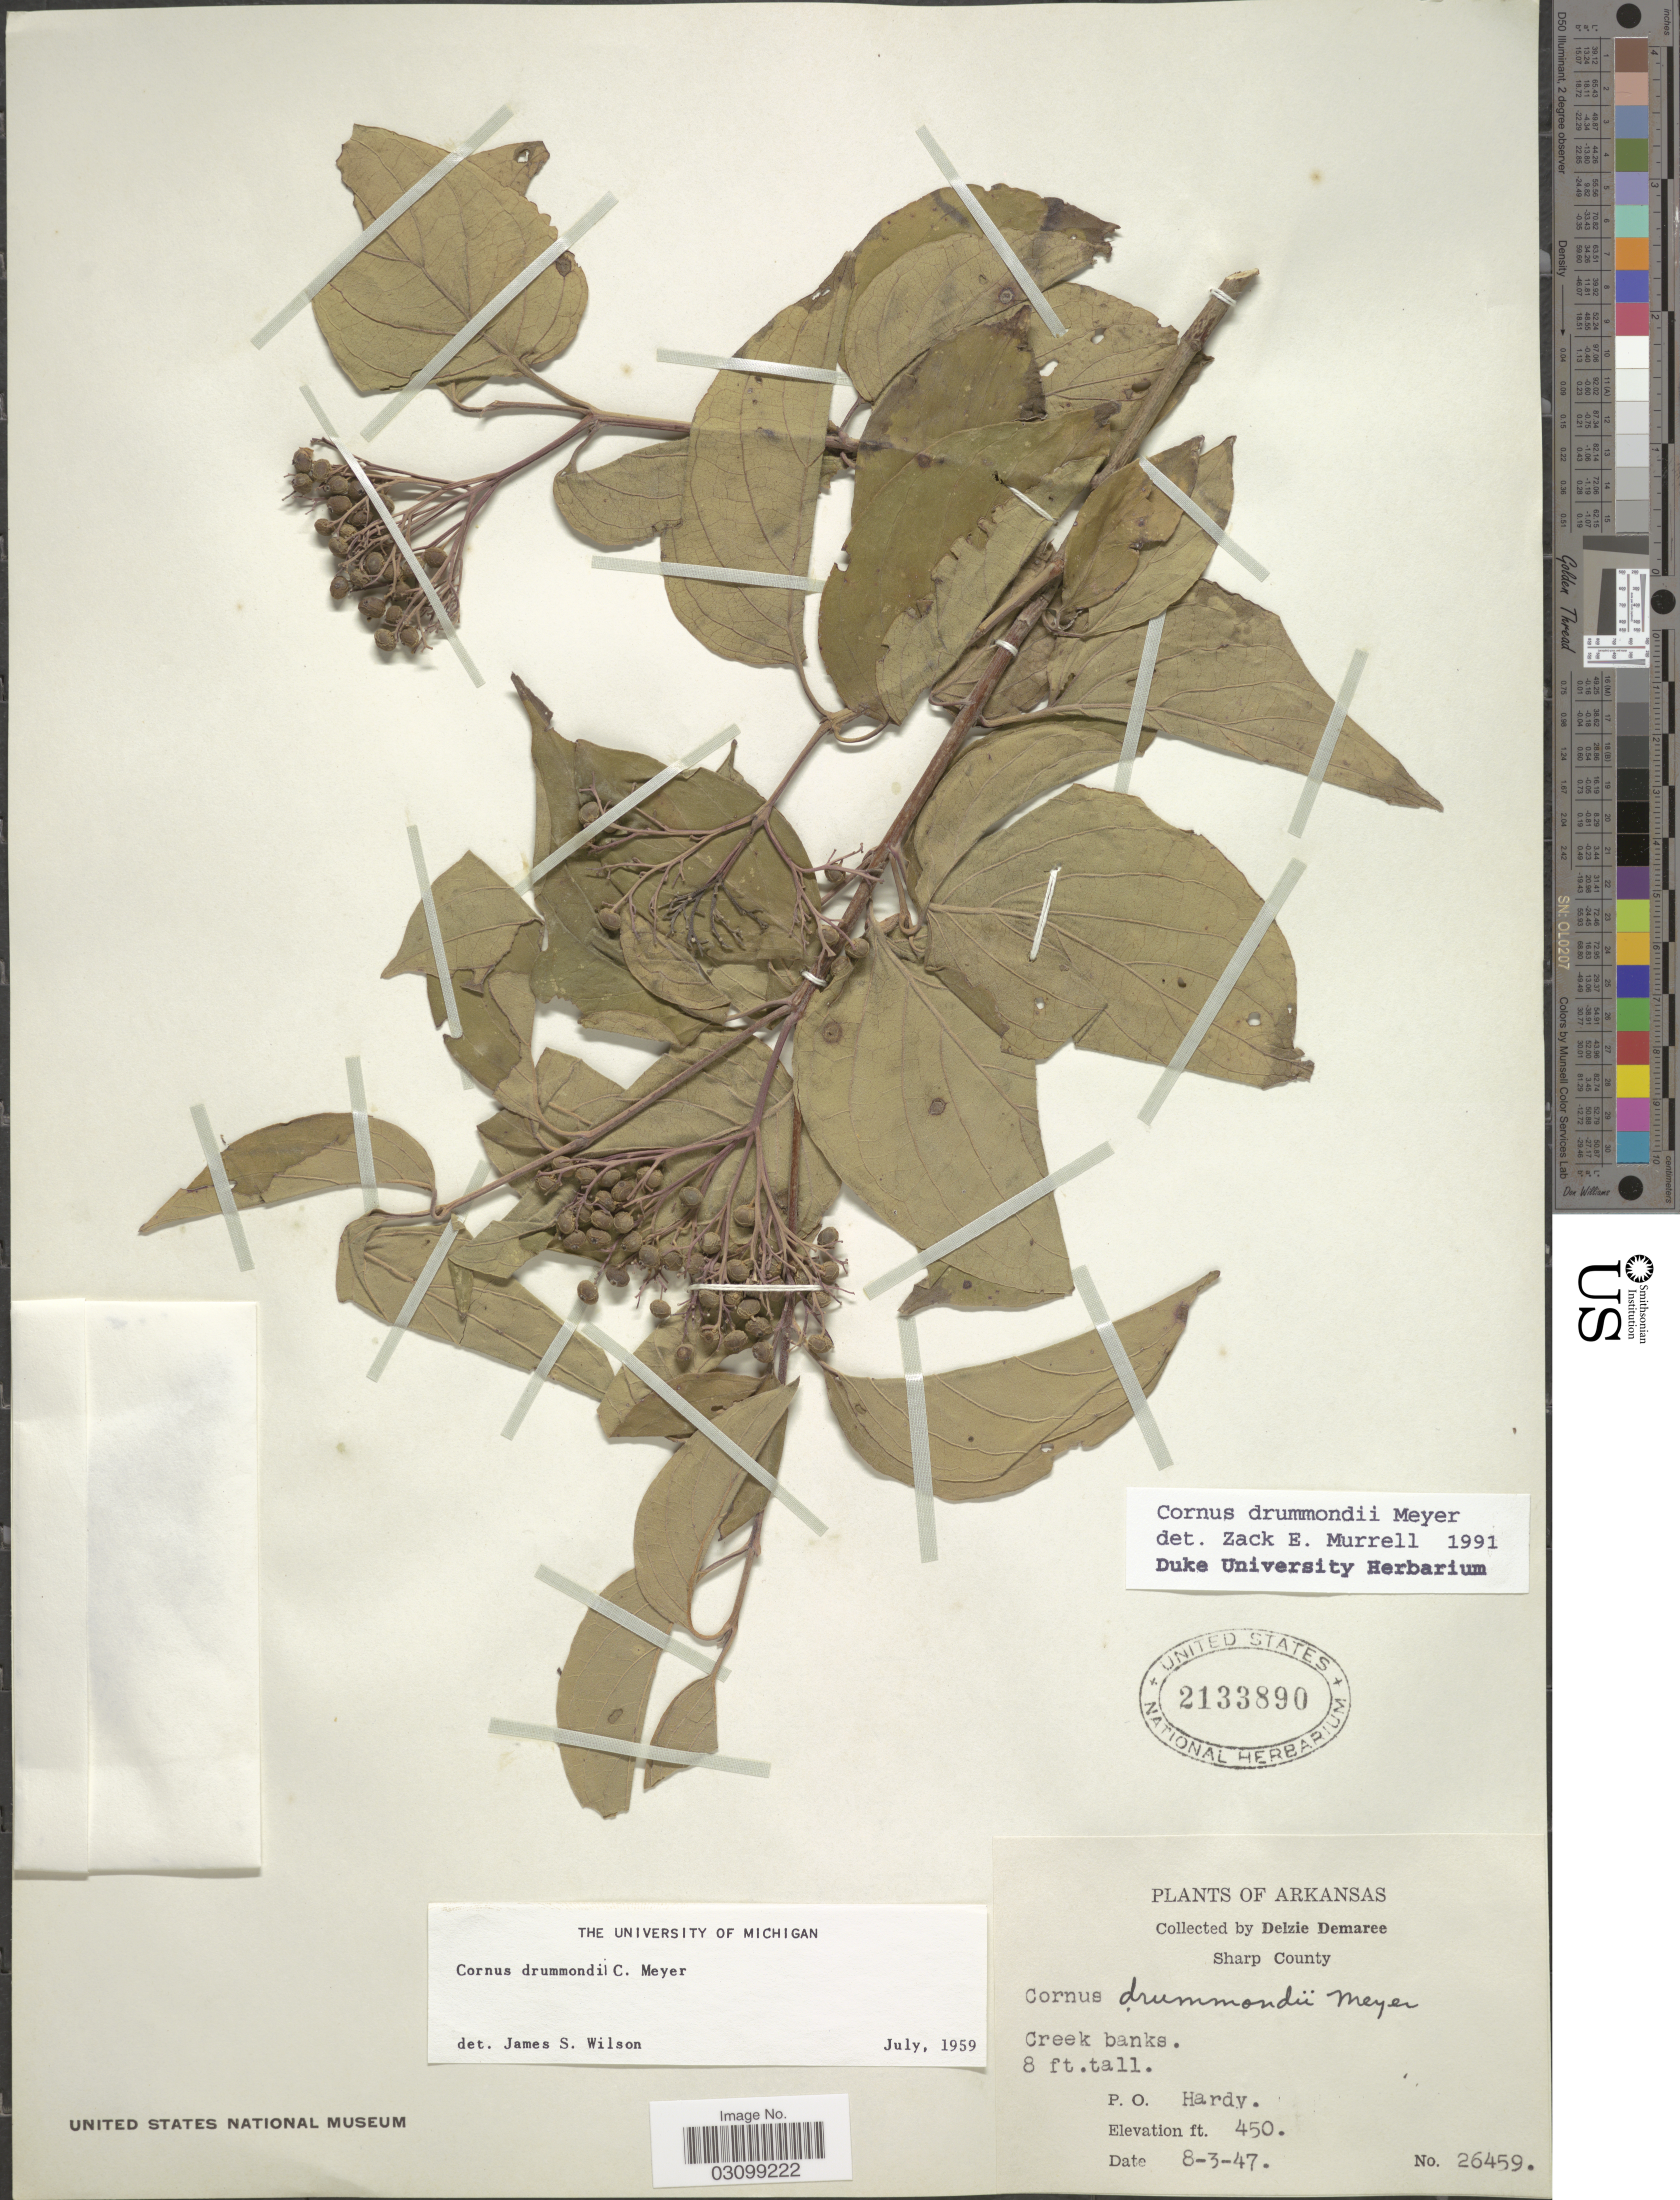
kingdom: Plantae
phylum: Tracheophyta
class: Magnoliopsida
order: Cornales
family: Cornaceae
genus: Cornus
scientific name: Cornus drummondii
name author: C.A. Mey.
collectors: D. Demaree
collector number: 26459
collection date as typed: Transcribed d/m/y: 3/8/47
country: United States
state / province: Arkansas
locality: Sharp County. Creek banks. P.O. Hardy.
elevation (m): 137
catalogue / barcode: US 2133890